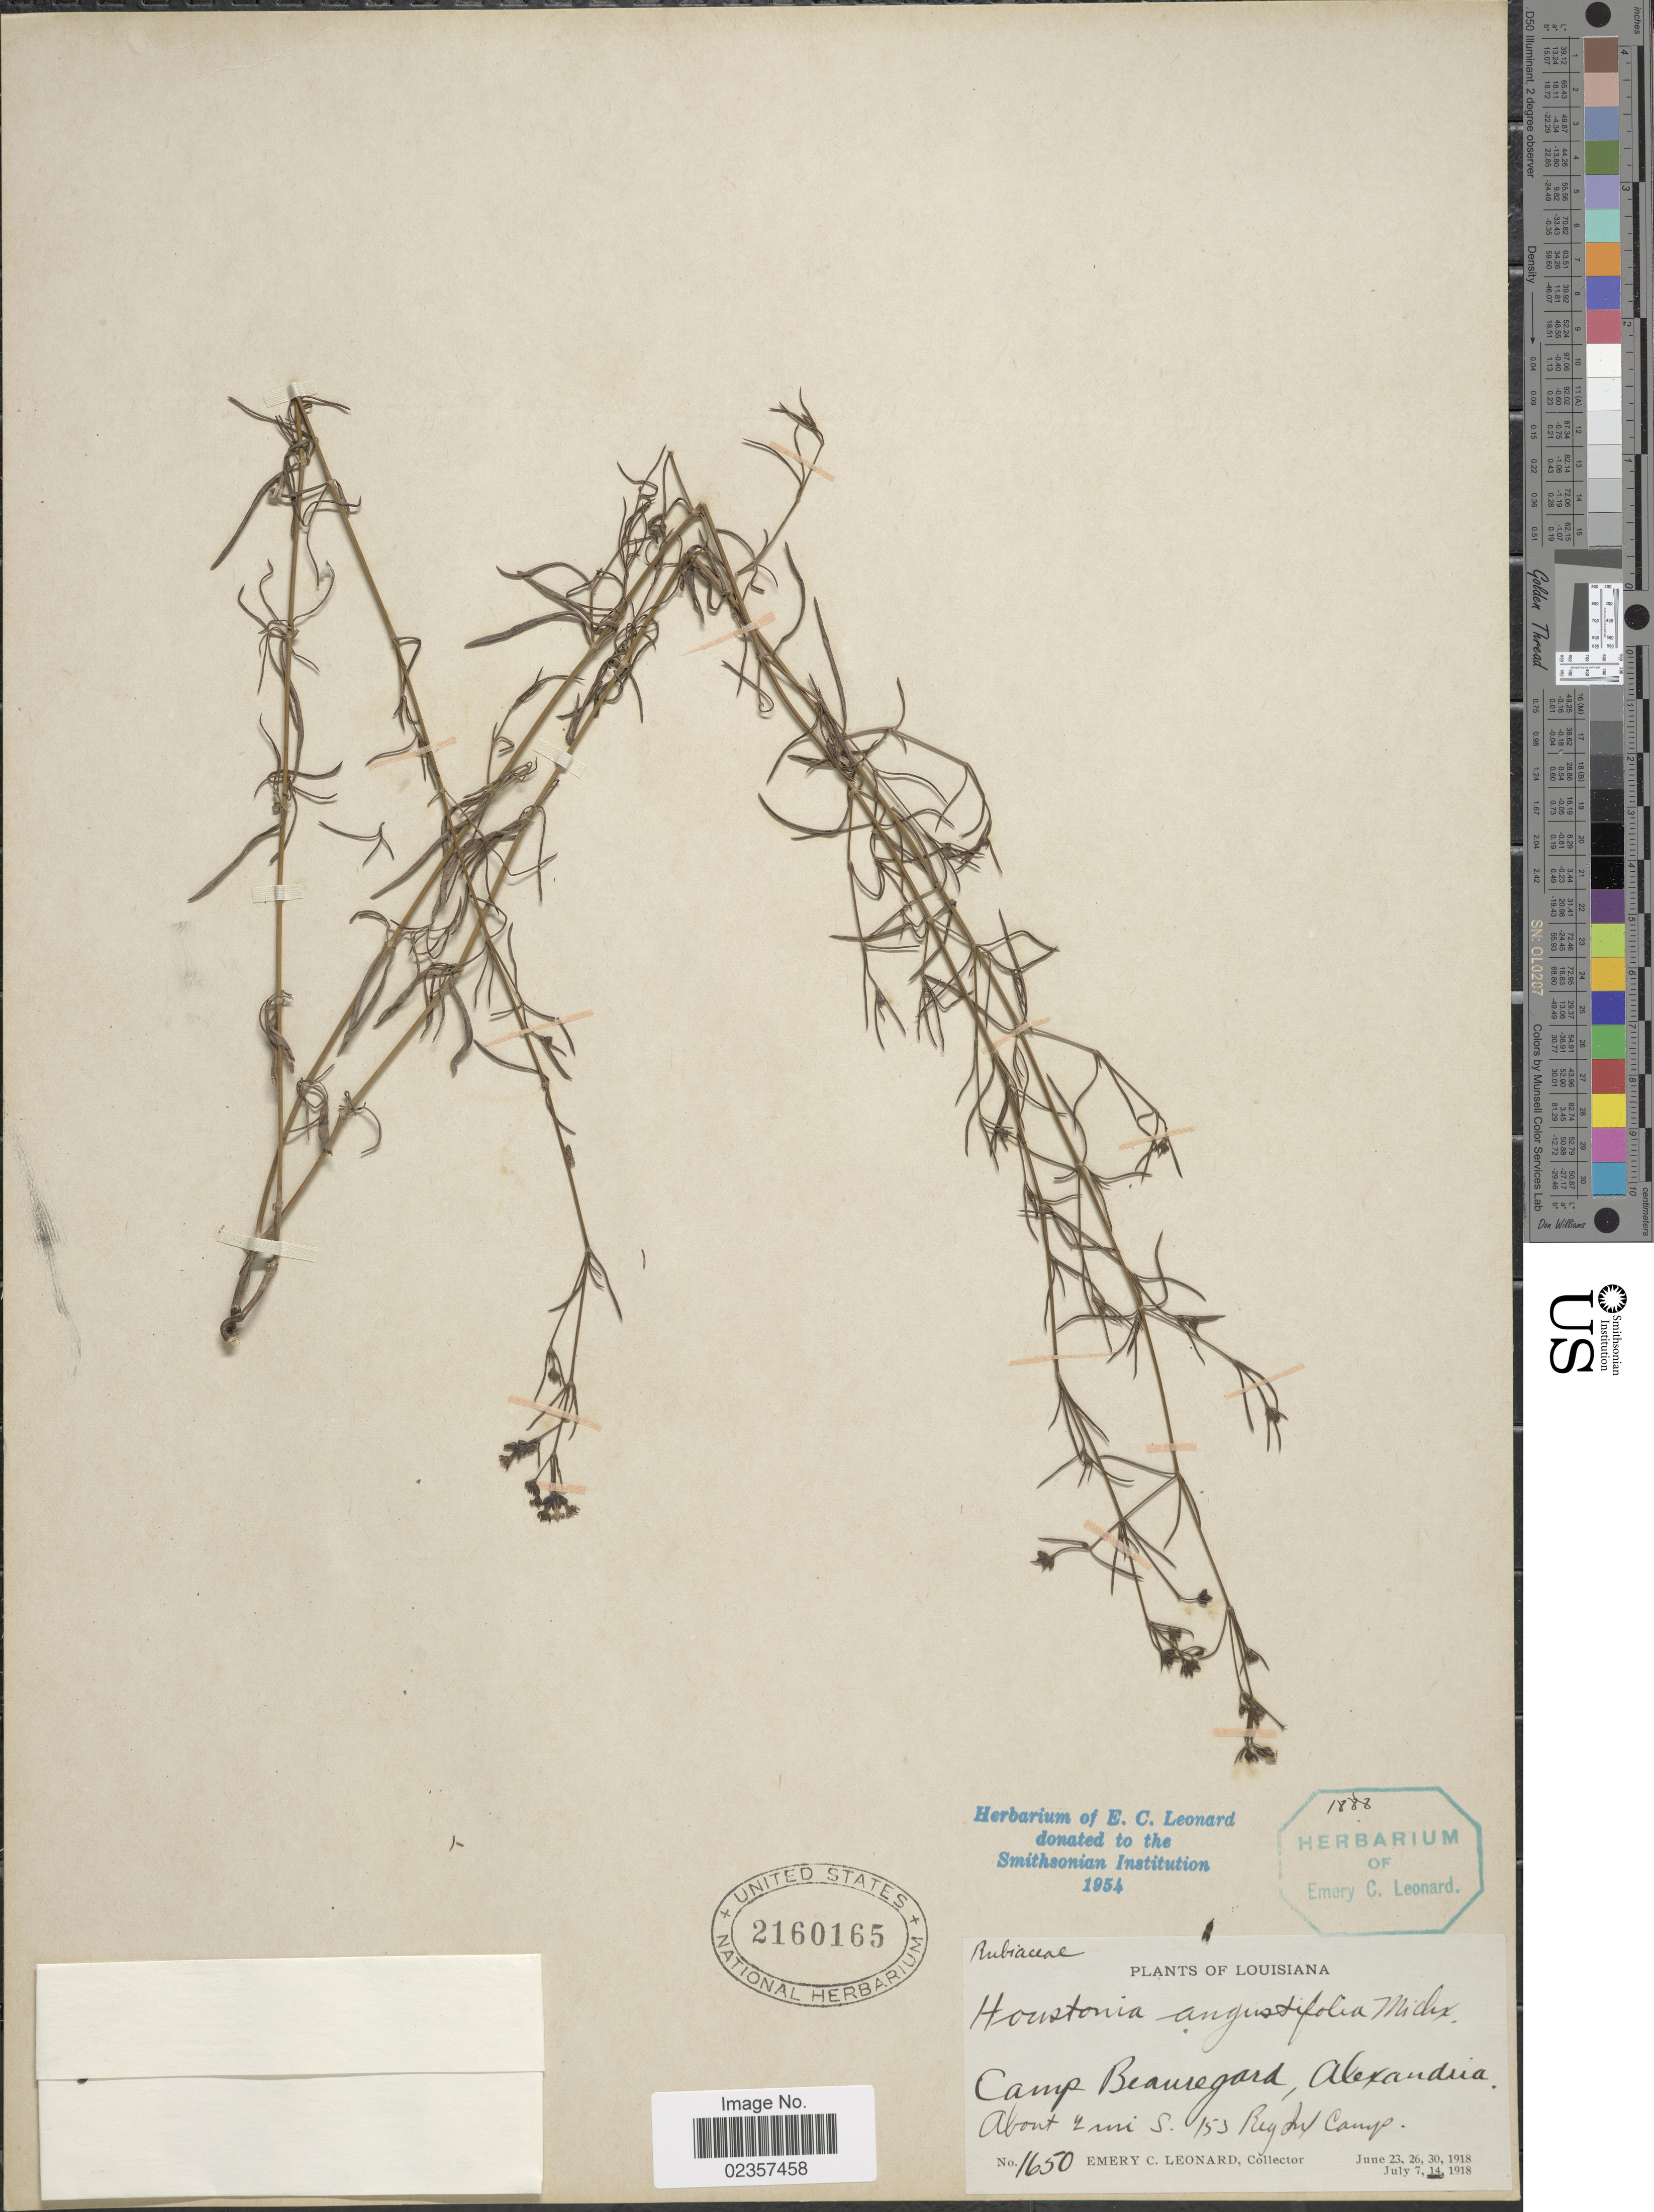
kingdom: Plantae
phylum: Tracheophyta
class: Magnoliopsida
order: Gentianales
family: Rubiaceae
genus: Houstonia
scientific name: Houstonia nigricans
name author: (Lam.) Fernald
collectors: E. C. Leonard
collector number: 1650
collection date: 1918-07-14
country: United States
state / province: Louisiana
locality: Camp Beauregard, Alexandria. About 2 mi S. 153 Reg dry Camp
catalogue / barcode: US 2160165